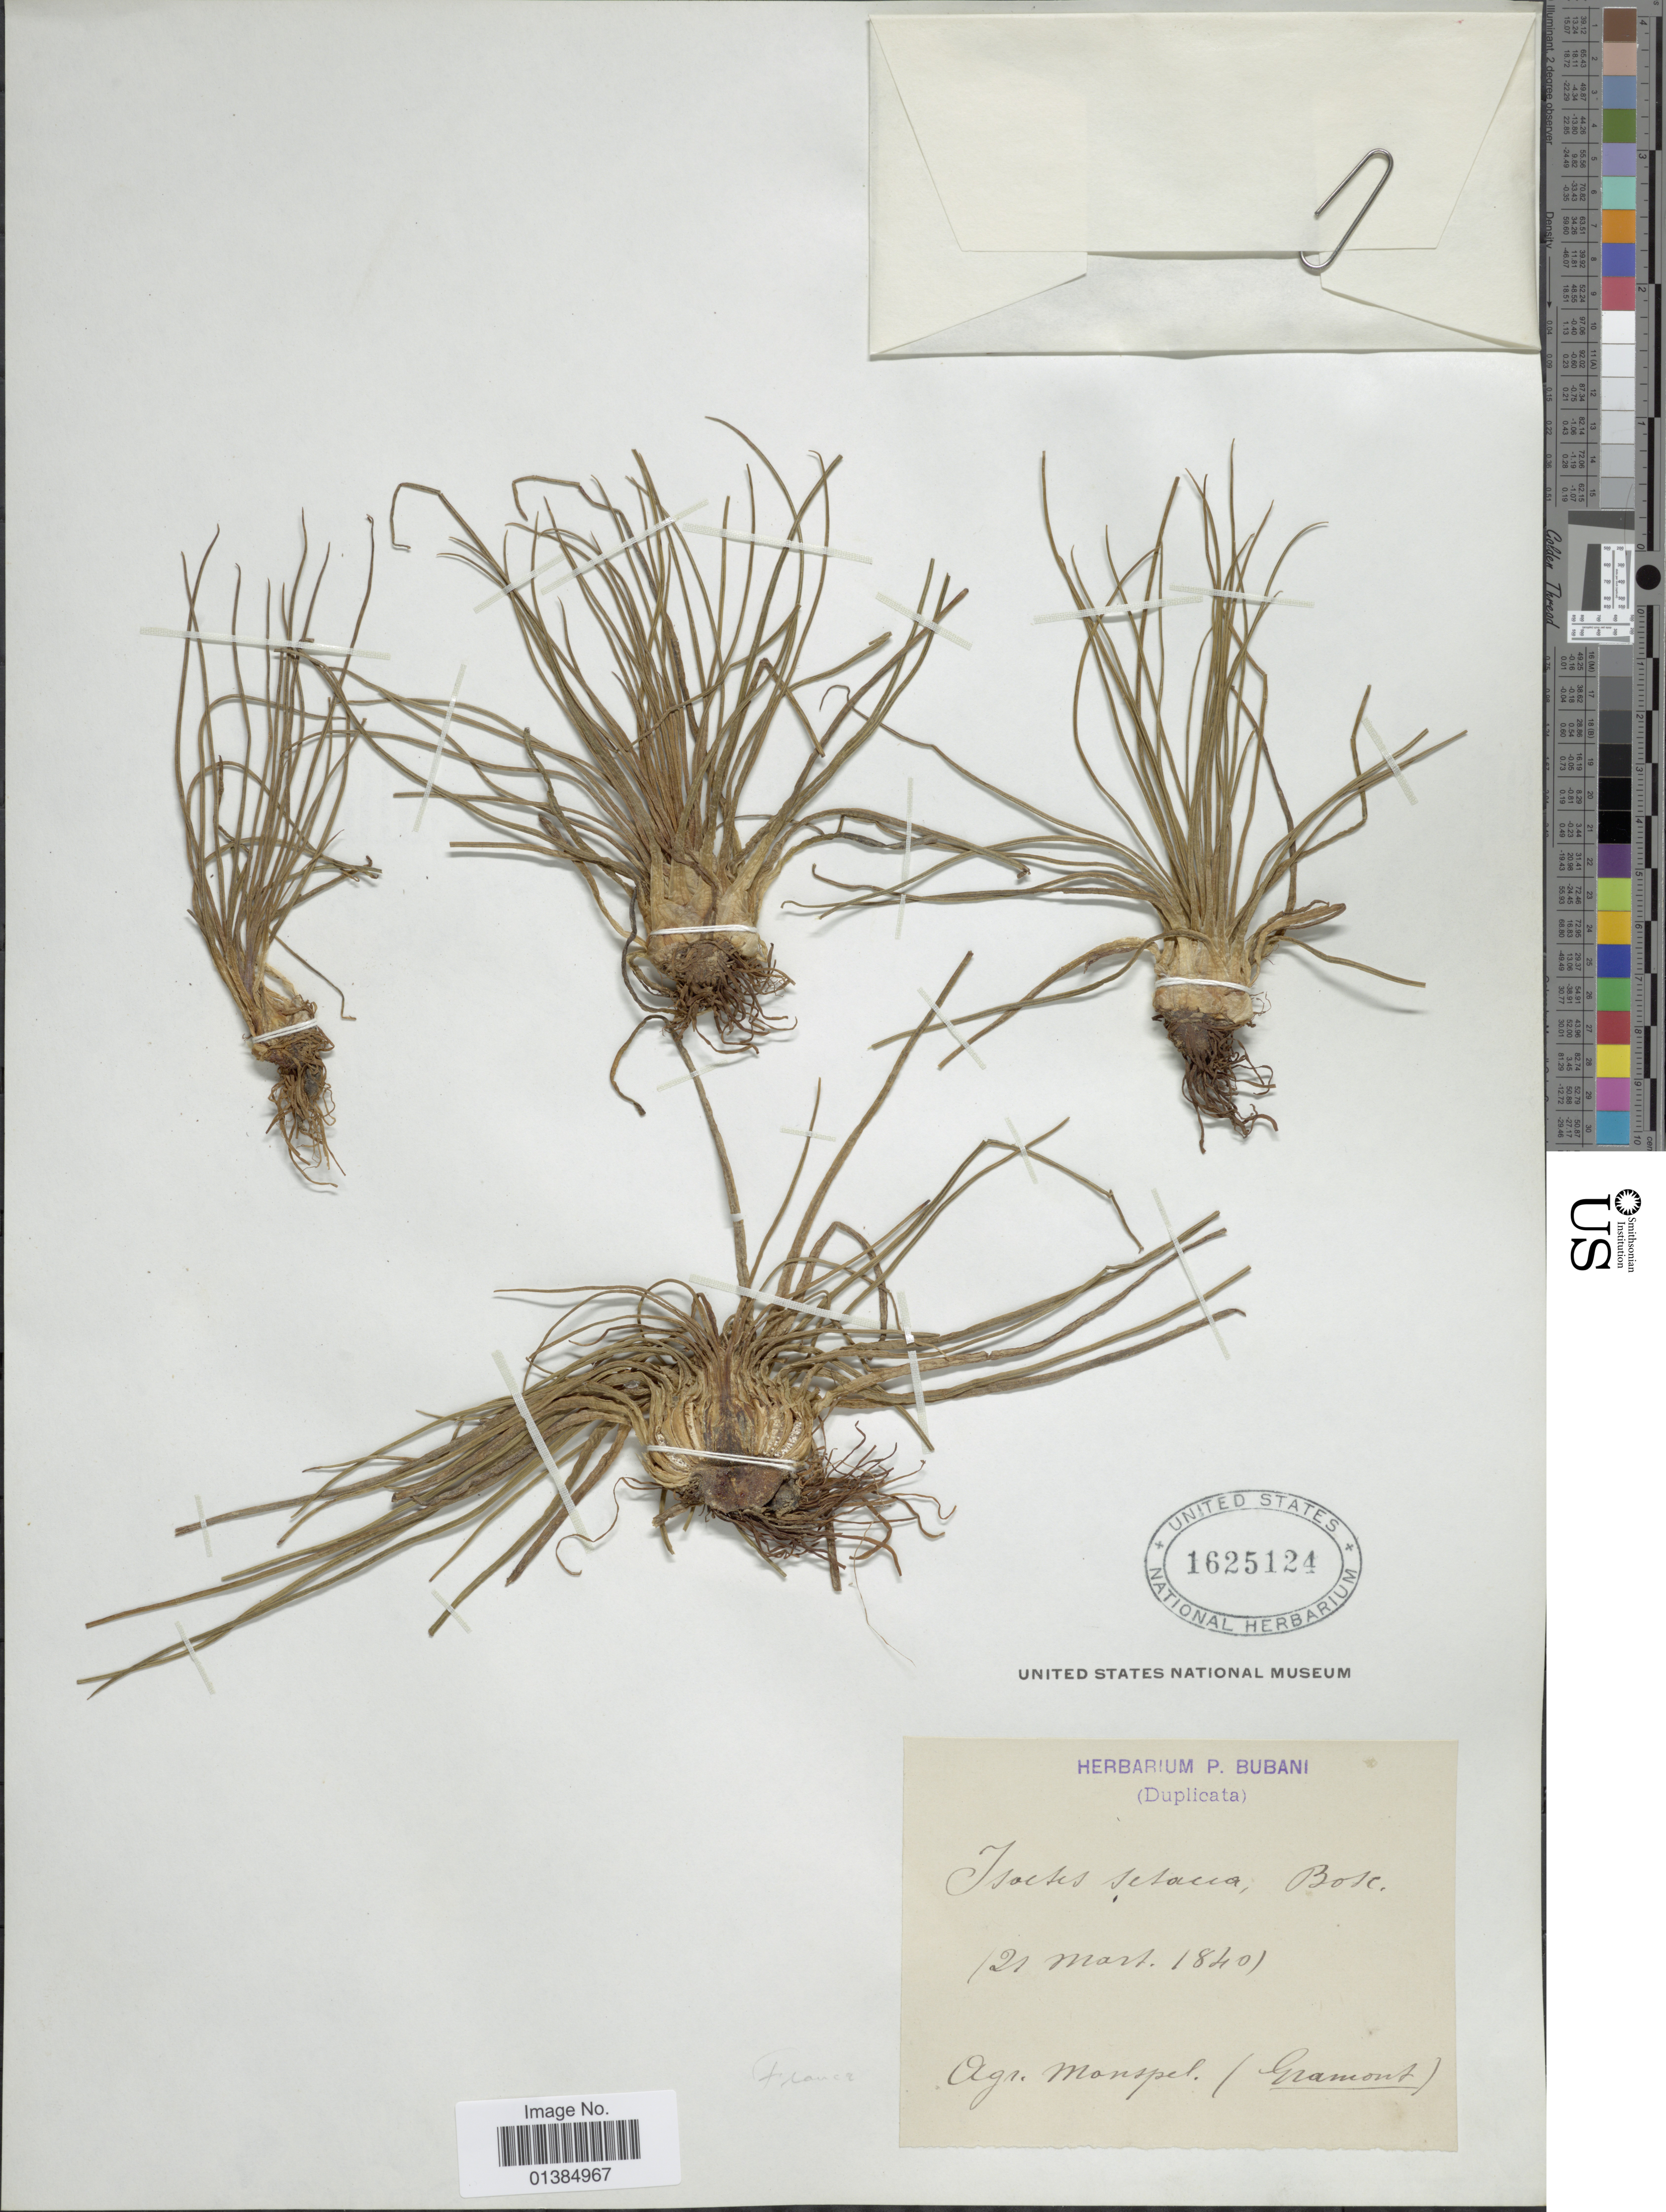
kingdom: Plantae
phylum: Tracheophyta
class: Lycopodiopsida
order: Isoetales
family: Isoetaceae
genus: Isoetes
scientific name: Isoetes delilei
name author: Rothm.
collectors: ex herb. P. Bubani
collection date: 1840-03-21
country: France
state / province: Occitanie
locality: Agr. Monspel. (Gramont)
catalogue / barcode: US 1625124